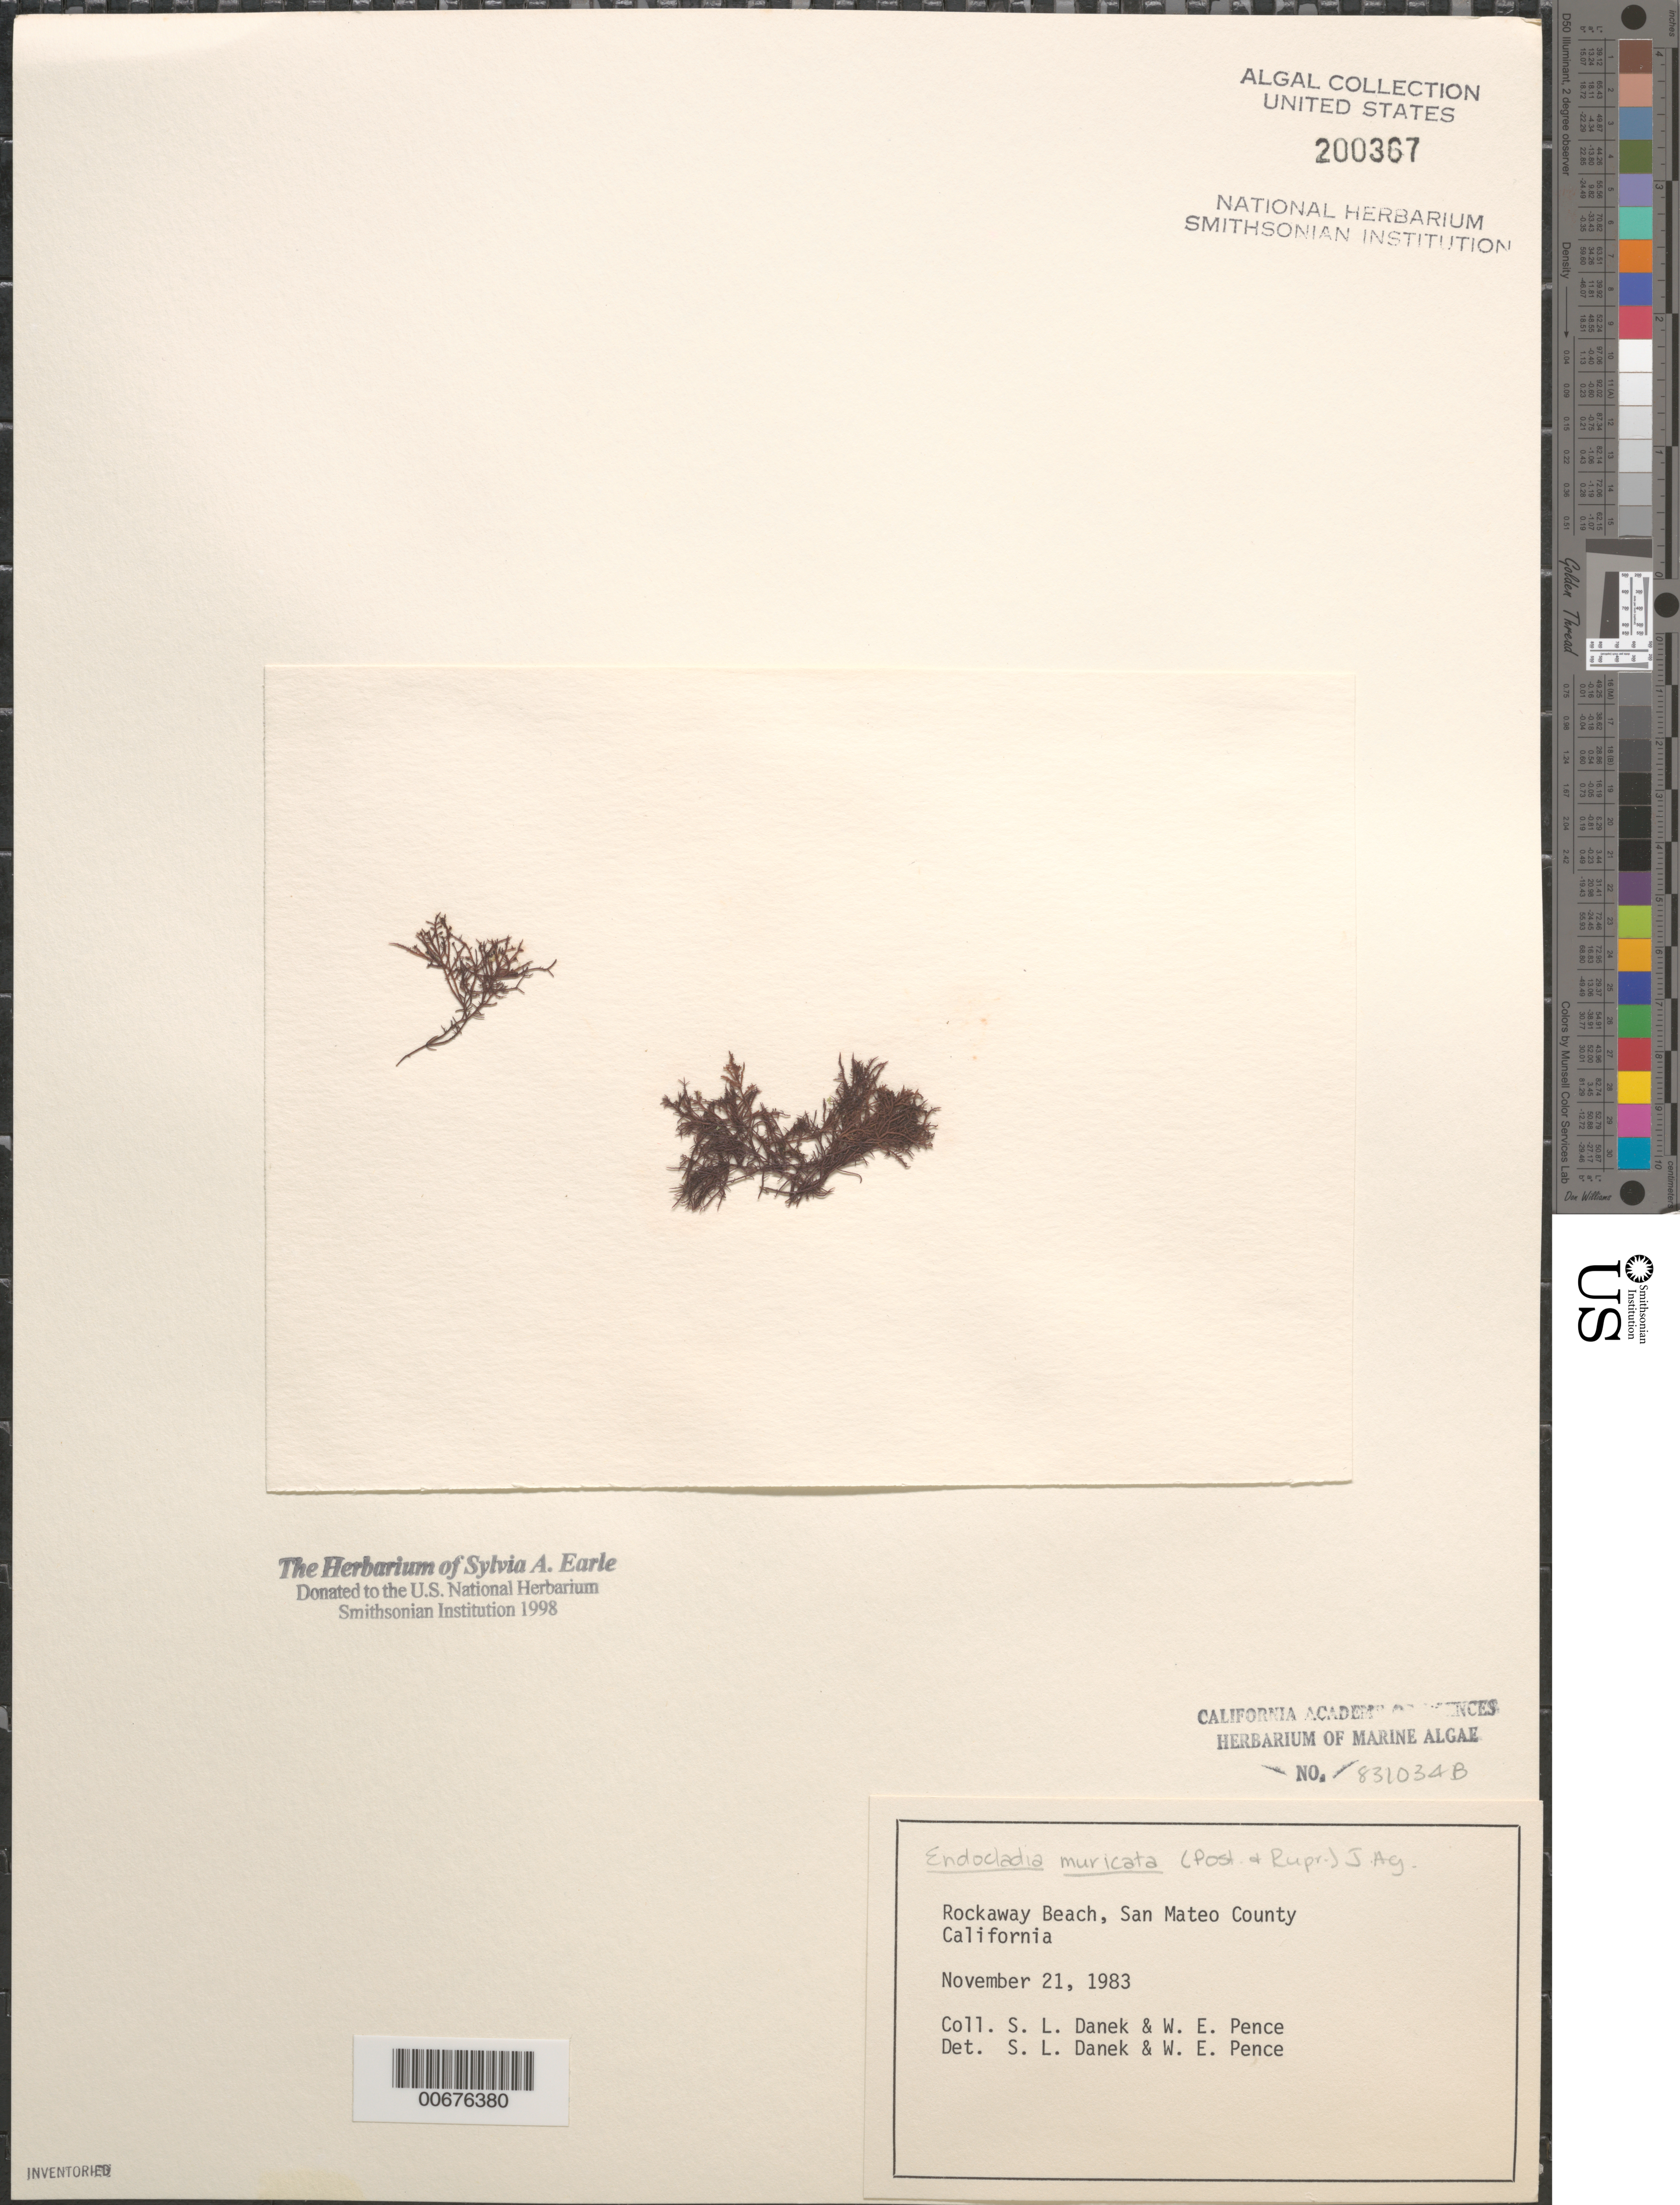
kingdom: Plantae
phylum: Rhodophyta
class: Florideophyceae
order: Gigartinales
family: Endocladiaceae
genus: Endocladia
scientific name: Endocladia muricata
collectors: S. Danek & W. Pence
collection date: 1983-11-21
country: United States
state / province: California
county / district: San Mateo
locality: Rockaway Beach, San Mateo County.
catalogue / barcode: US 200367